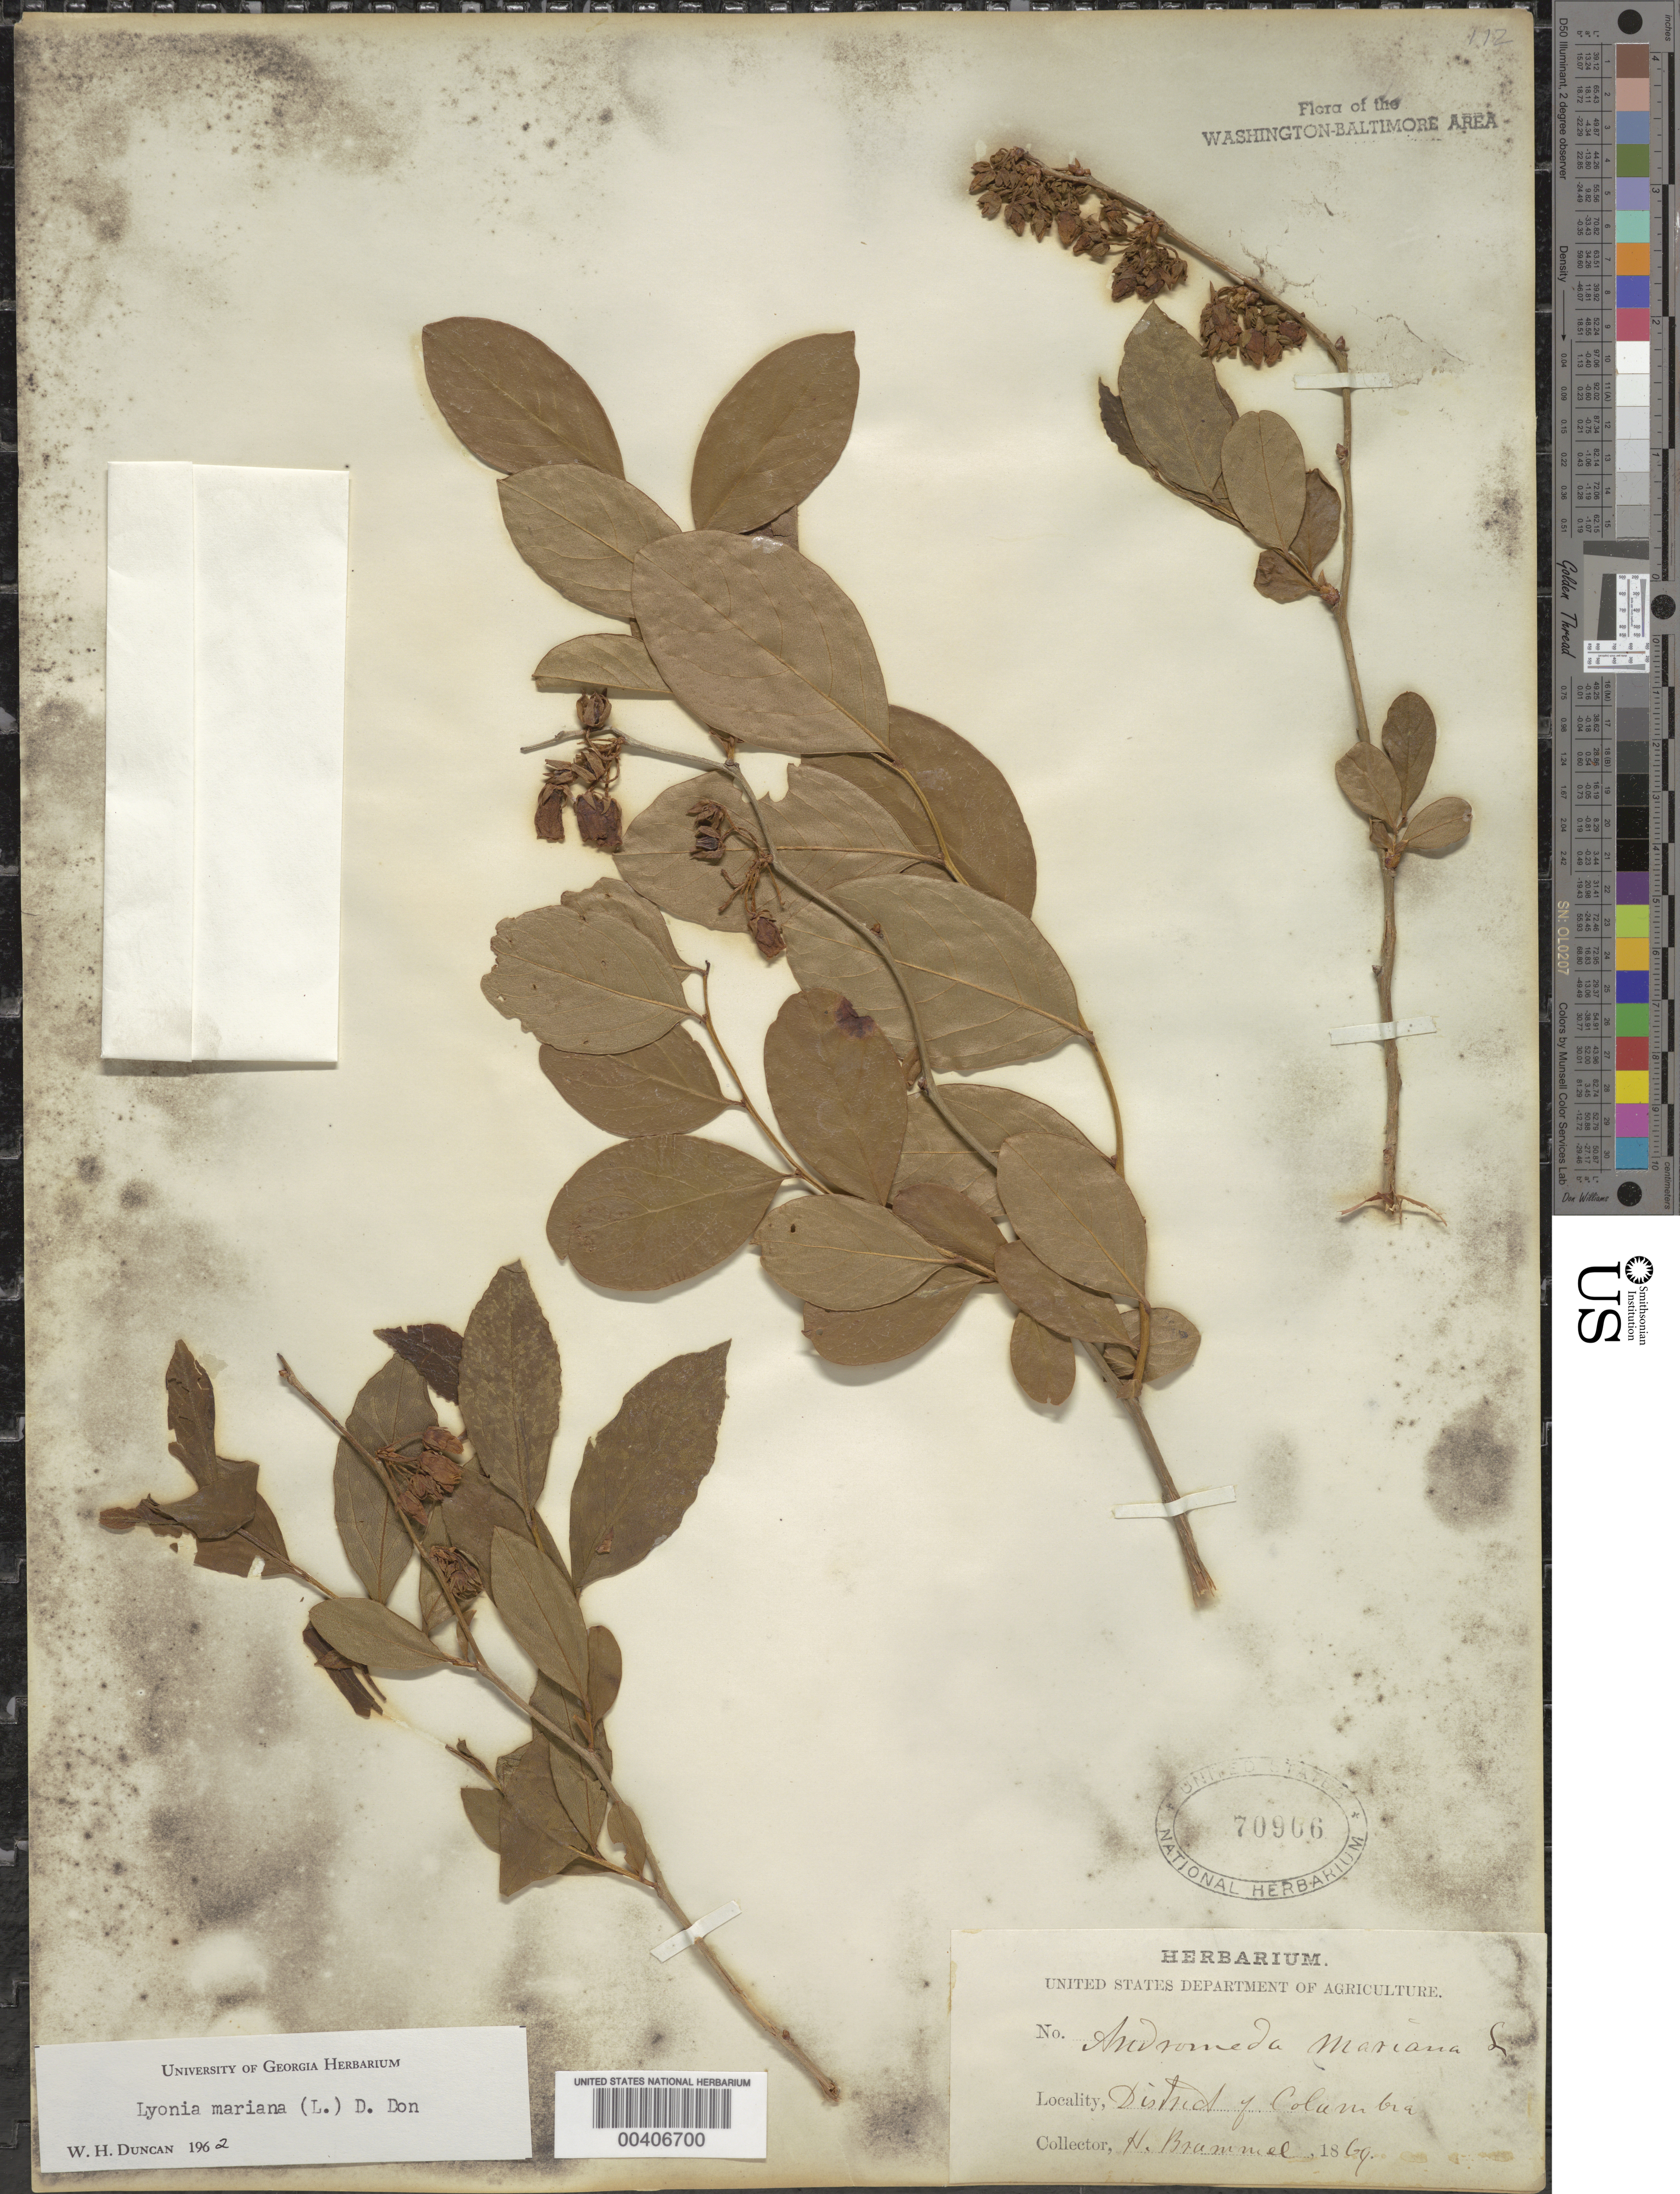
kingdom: Plantae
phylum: Tracheophyta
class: Magnoliopsida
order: Ericales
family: Ericaceae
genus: Lyonia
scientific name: Lyonia mariana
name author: (L.) D. Don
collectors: H. Brunnel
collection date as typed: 1869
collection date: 1869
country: United States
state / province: District of Columbia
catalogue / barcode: US 70906